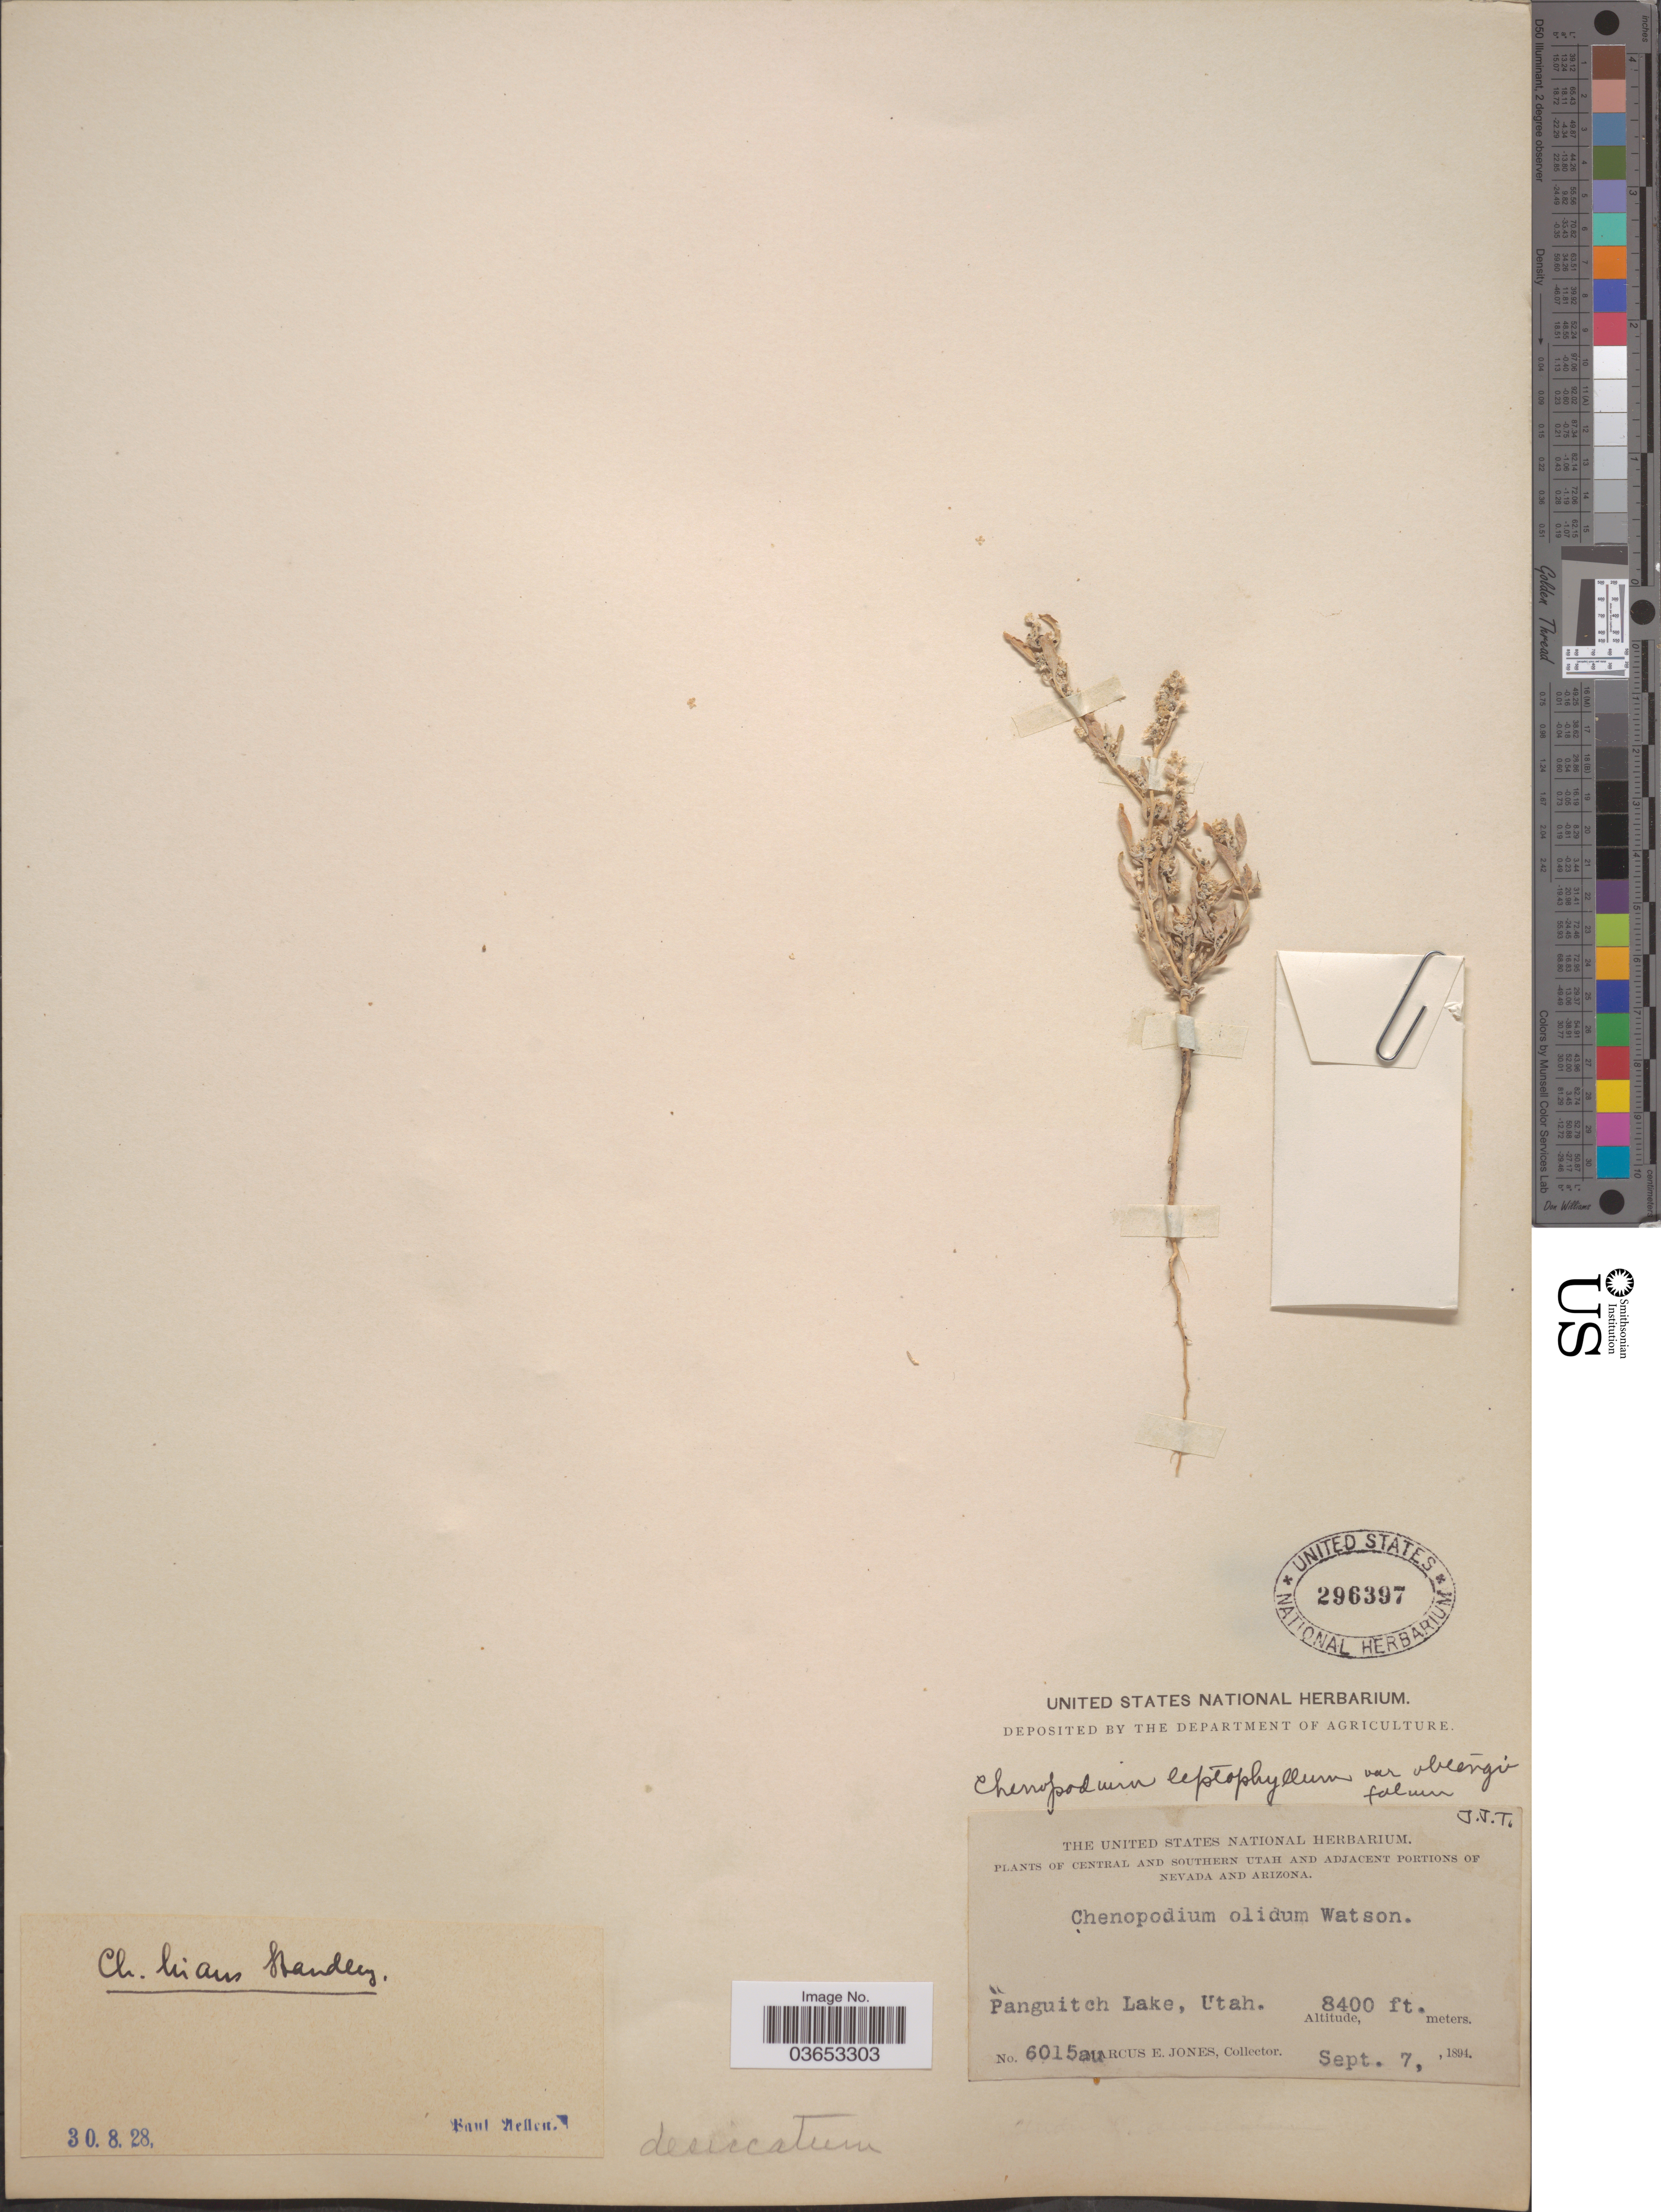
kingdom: Plantae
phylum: Tracheophyta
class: Magnoliopsida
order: Caryophyllales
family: Amaranthaceae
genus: Chenopodium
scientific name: Chenopodium hians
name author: Standl.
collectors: M. E. Jones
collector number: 6015an*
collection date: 1894-09-07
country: United States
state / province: Utah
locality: Central and Southern Utah. Panguitch Lake.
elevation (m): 2560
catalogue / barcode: US 296397